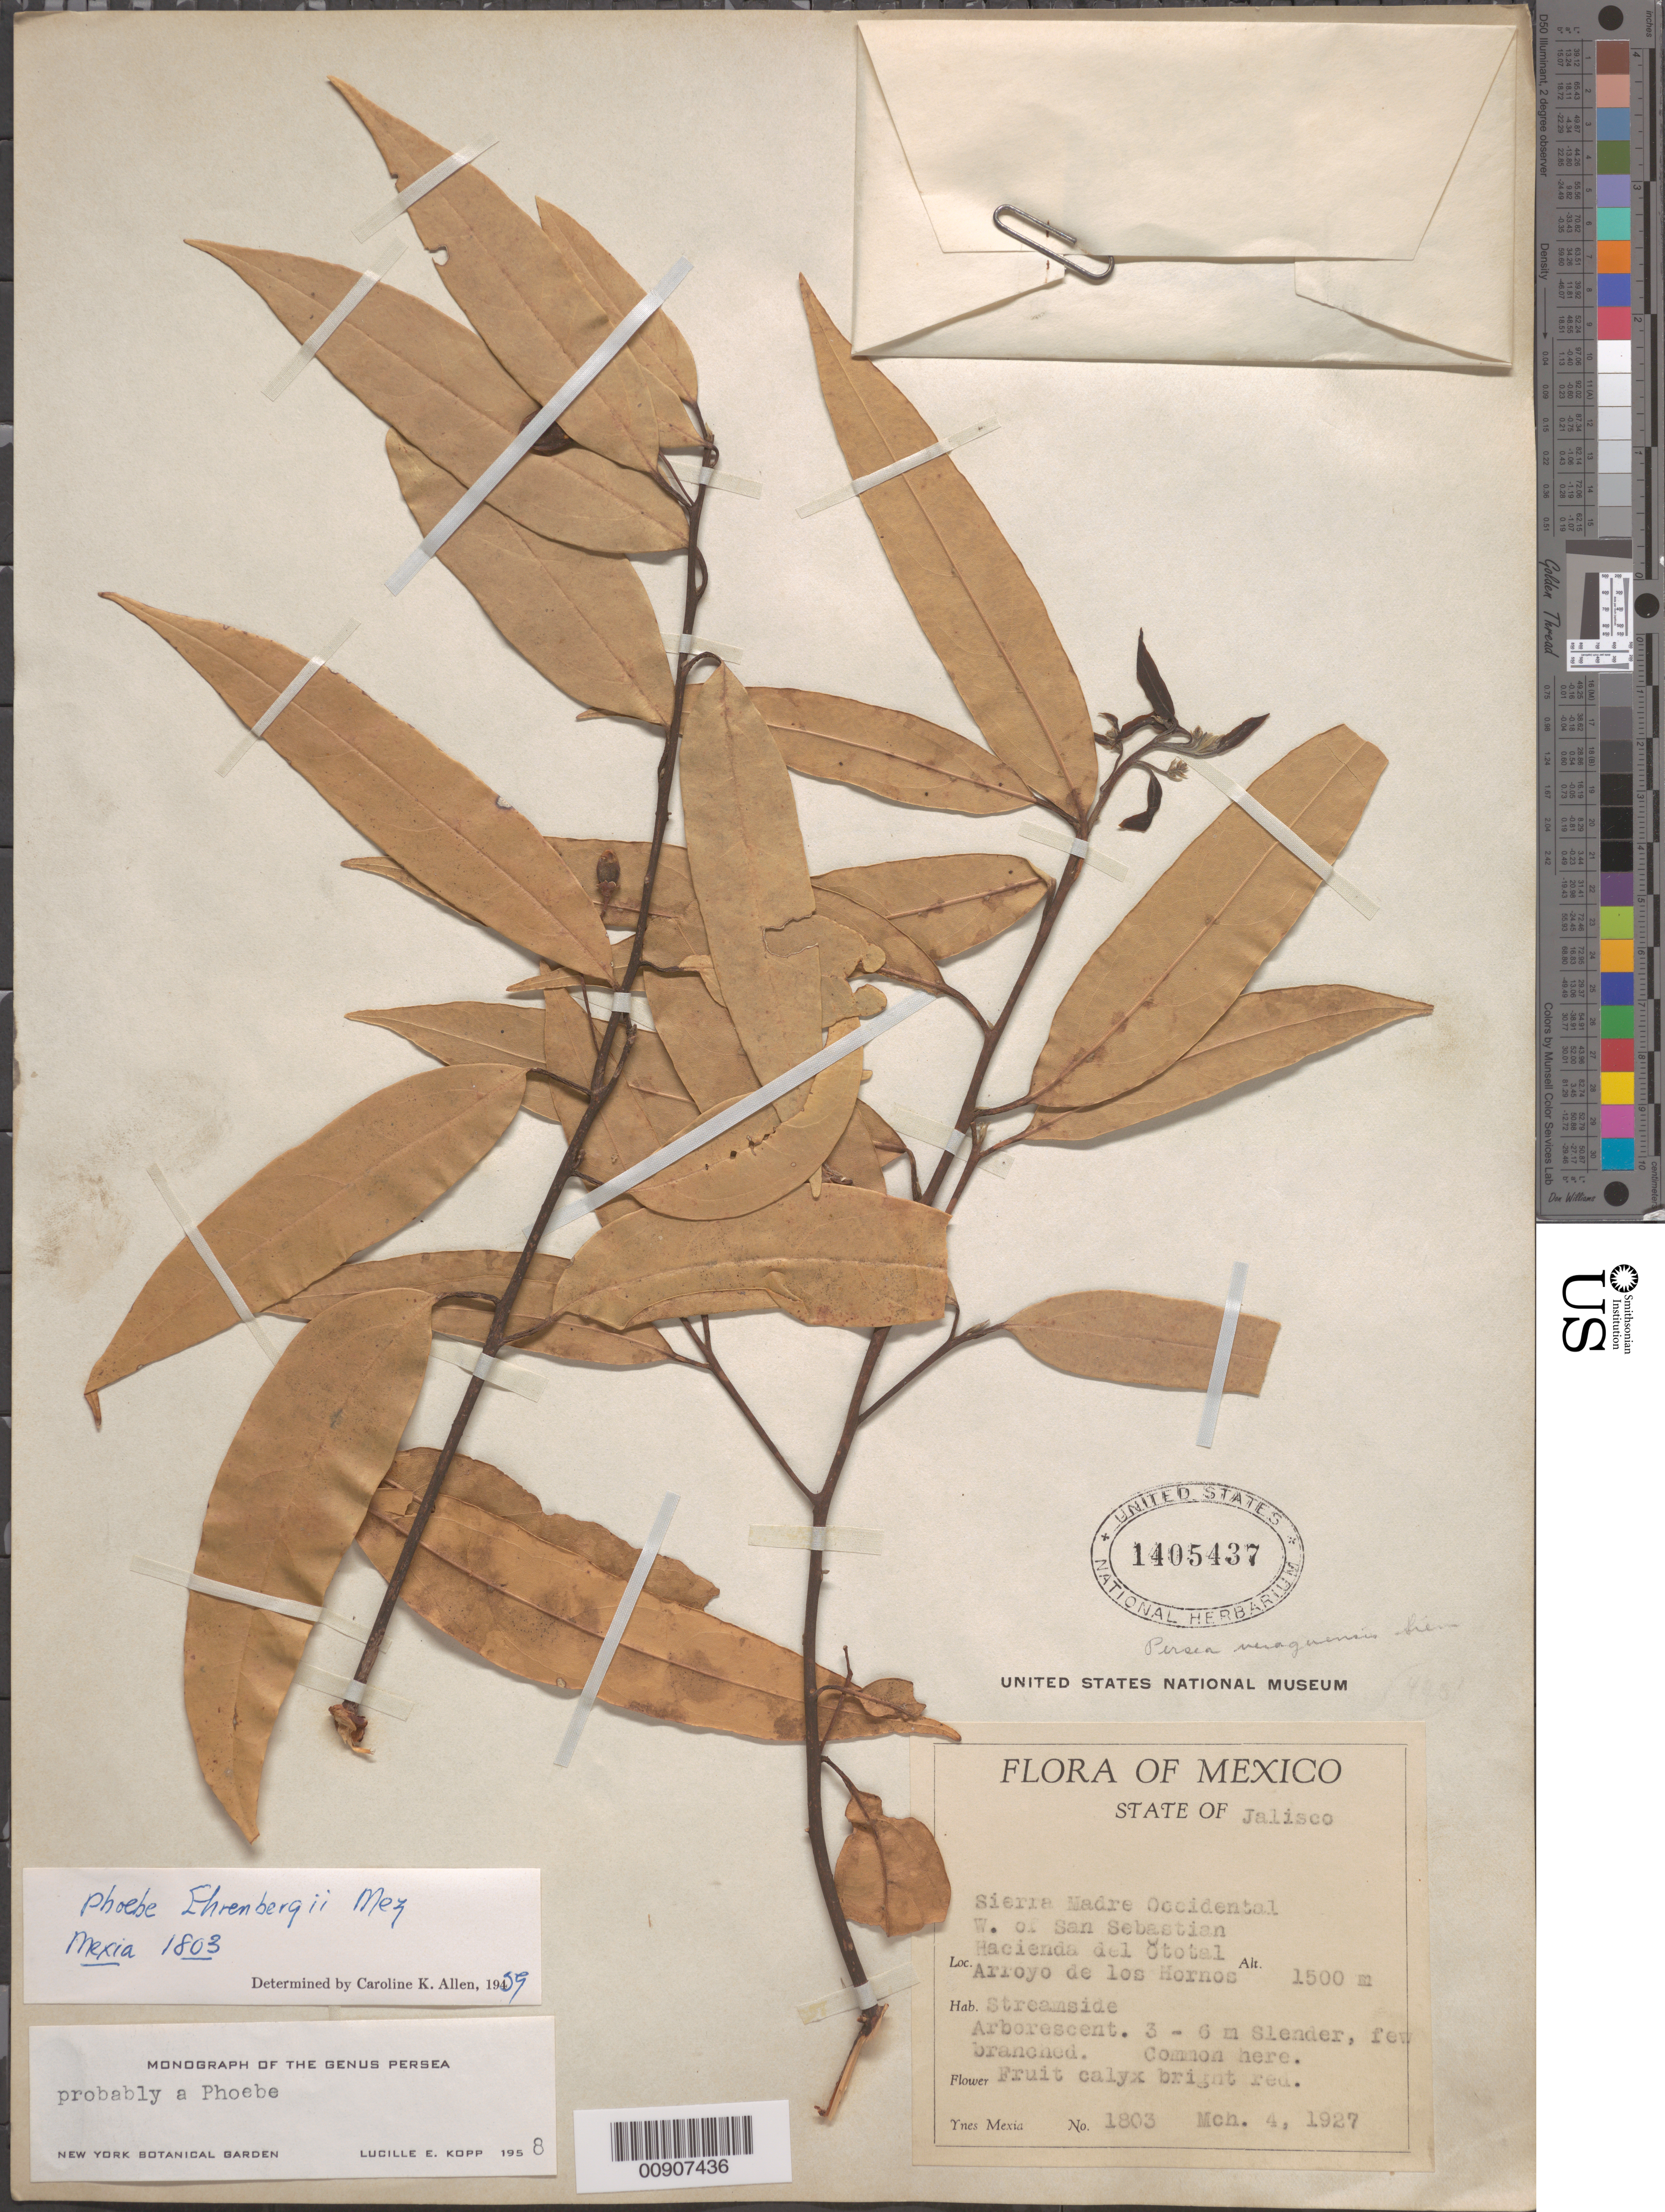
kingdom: Plantae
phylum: Tracheophyta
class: Magnoliopsida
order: Laurales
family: Lauraceae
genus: Phoebe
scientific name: Phoebe ehrenbergii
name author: Mez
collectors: Y. Mexia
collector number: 1803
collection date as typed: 04 Mar 1927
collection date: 1927-03-04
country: Mexico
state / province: Jalisco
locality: State of Jalisco: Sierra Madre Occidental W. of San Sebastián, Hacienda del Ototal. Arroyo de los Hornos.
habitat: Streamside.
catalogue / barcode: US 1405437